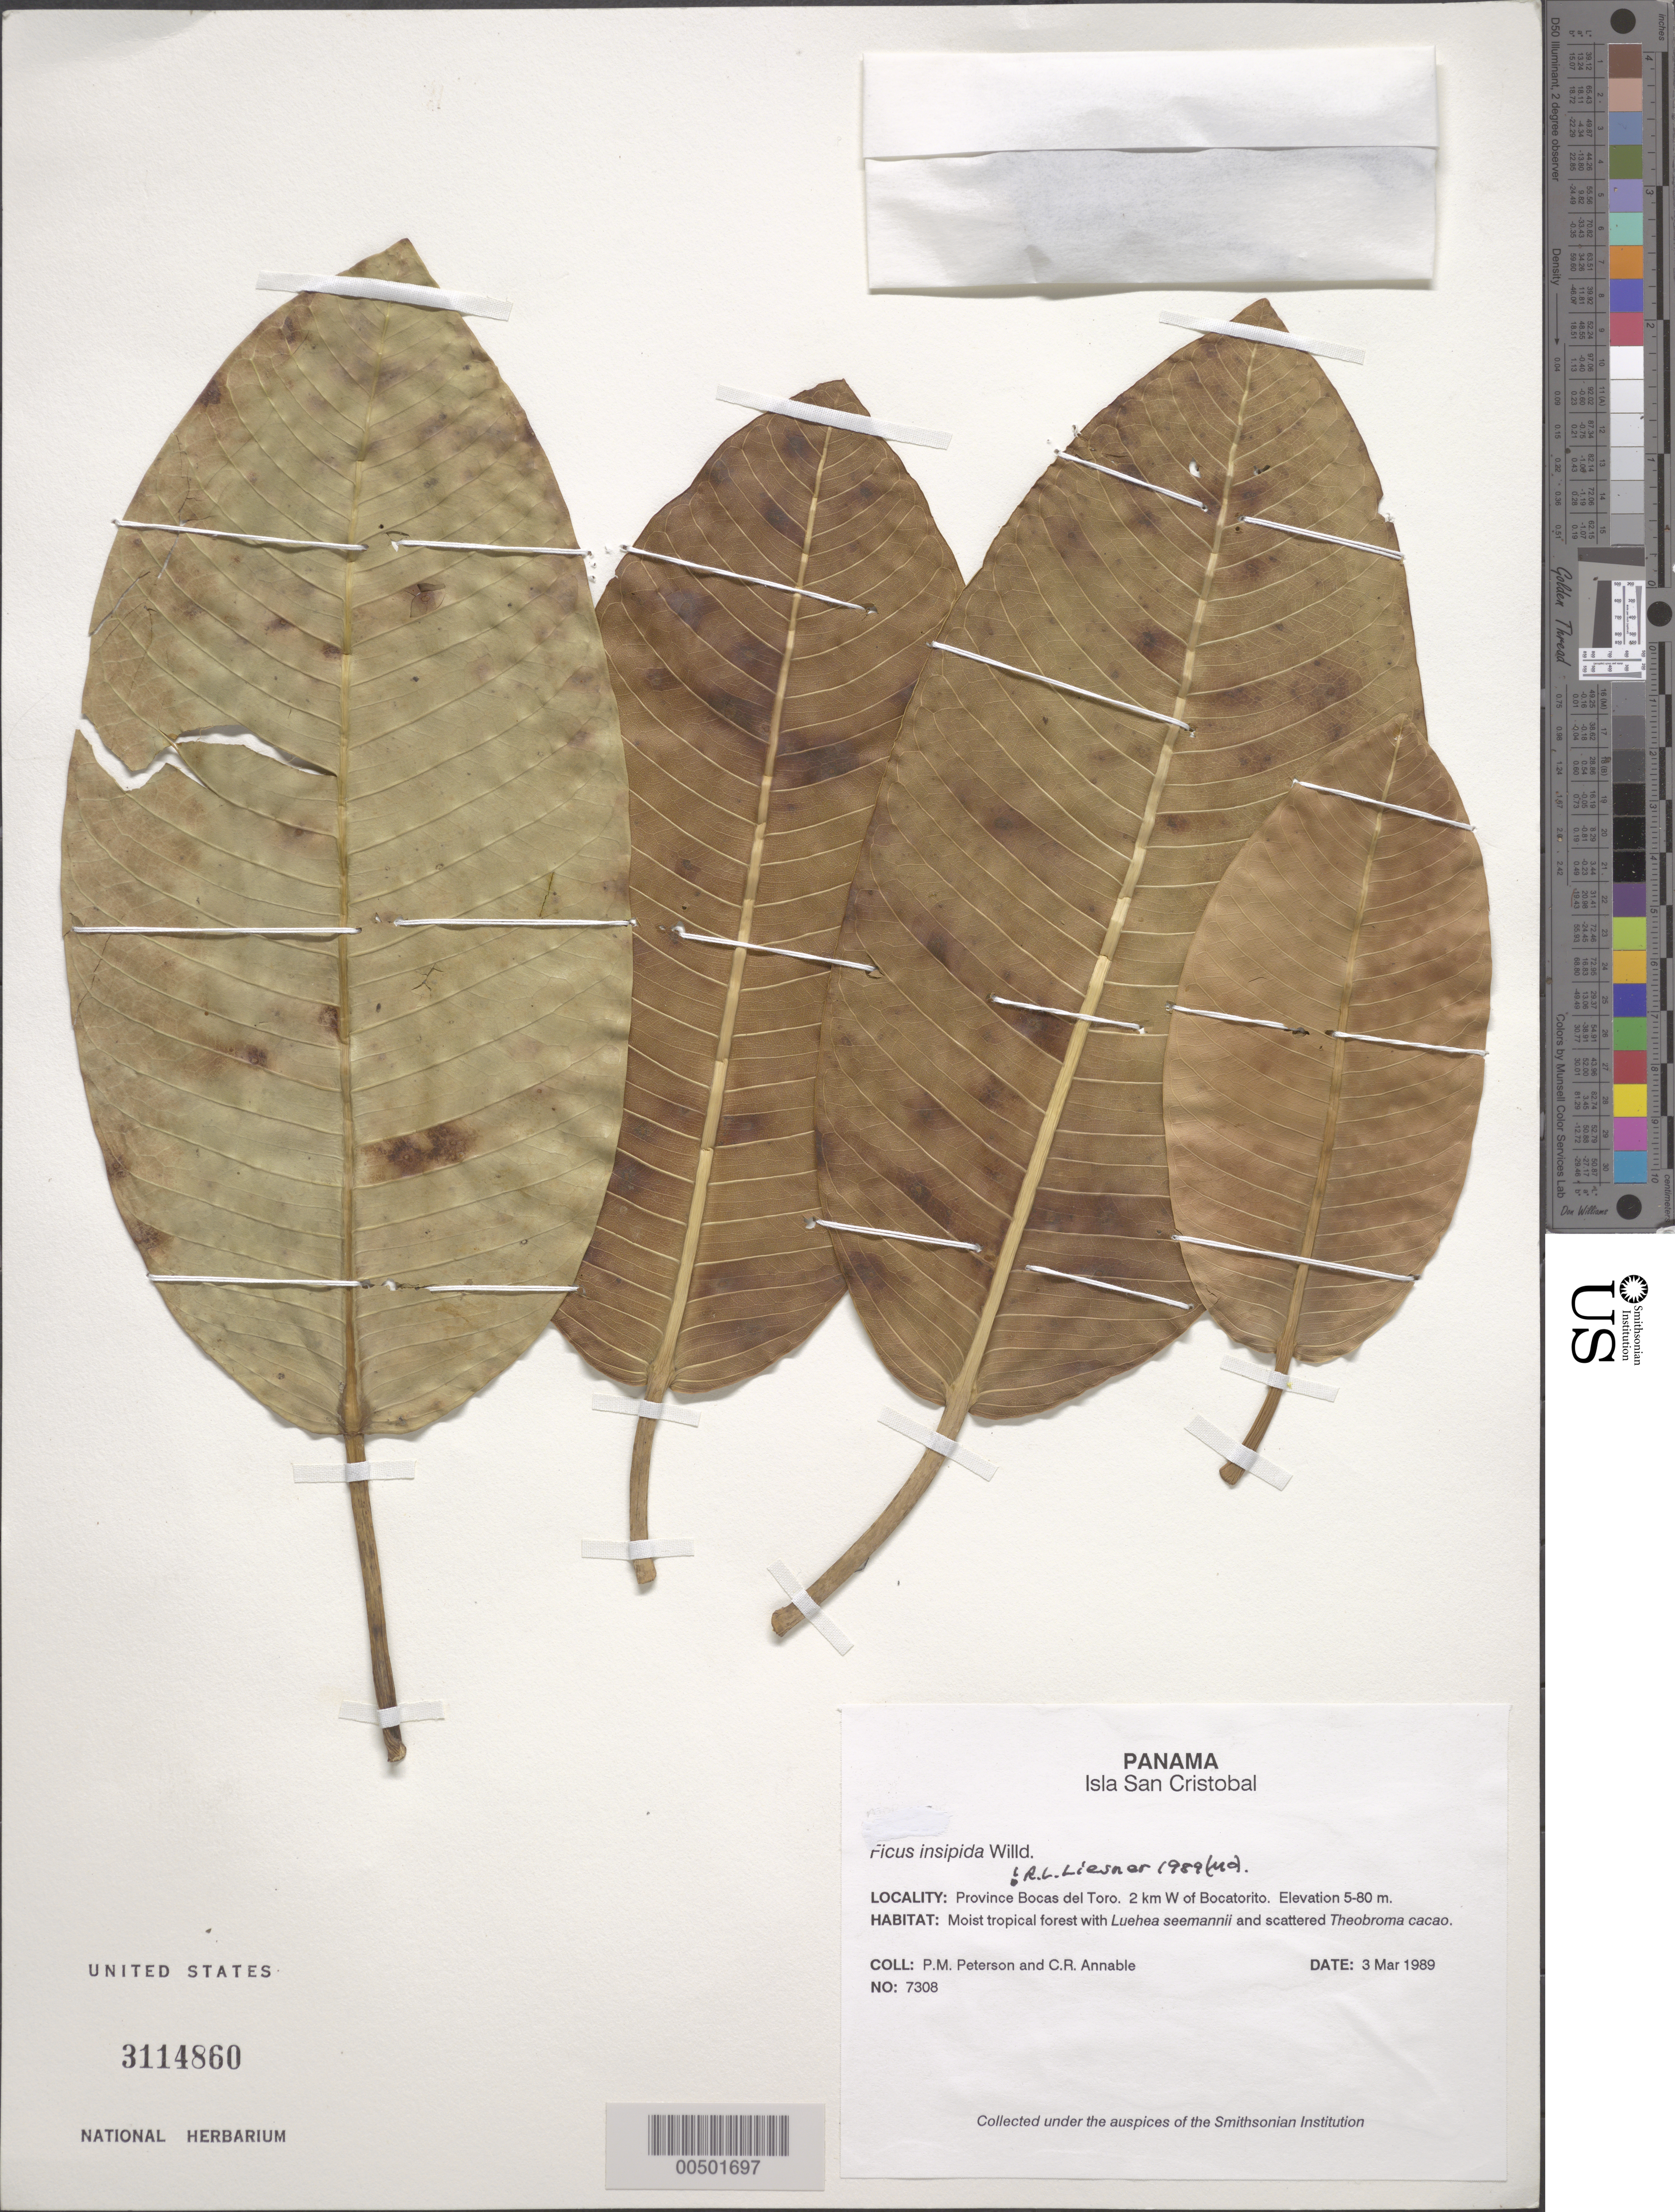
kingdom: Plantae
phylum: Tracheophyta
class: Magnoliopsida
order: Rosales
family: Moraceae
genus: Ficus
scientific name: Ficus insipida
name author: Willd.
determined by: Liesner, R. L.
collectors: P. M. Peterson & C. R. Annable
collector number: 07308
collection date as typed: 03 Mar 1989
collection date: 1989-03-03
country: Panama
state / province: Bocas del Toro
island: San Cristóbal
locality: Isla San Cristobal, 2 km W ofBocaTorito.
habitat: Moist tropical forest with Luehea seemanii and scattered Theobroma cacao.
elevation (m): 5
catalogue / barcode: US 3114860